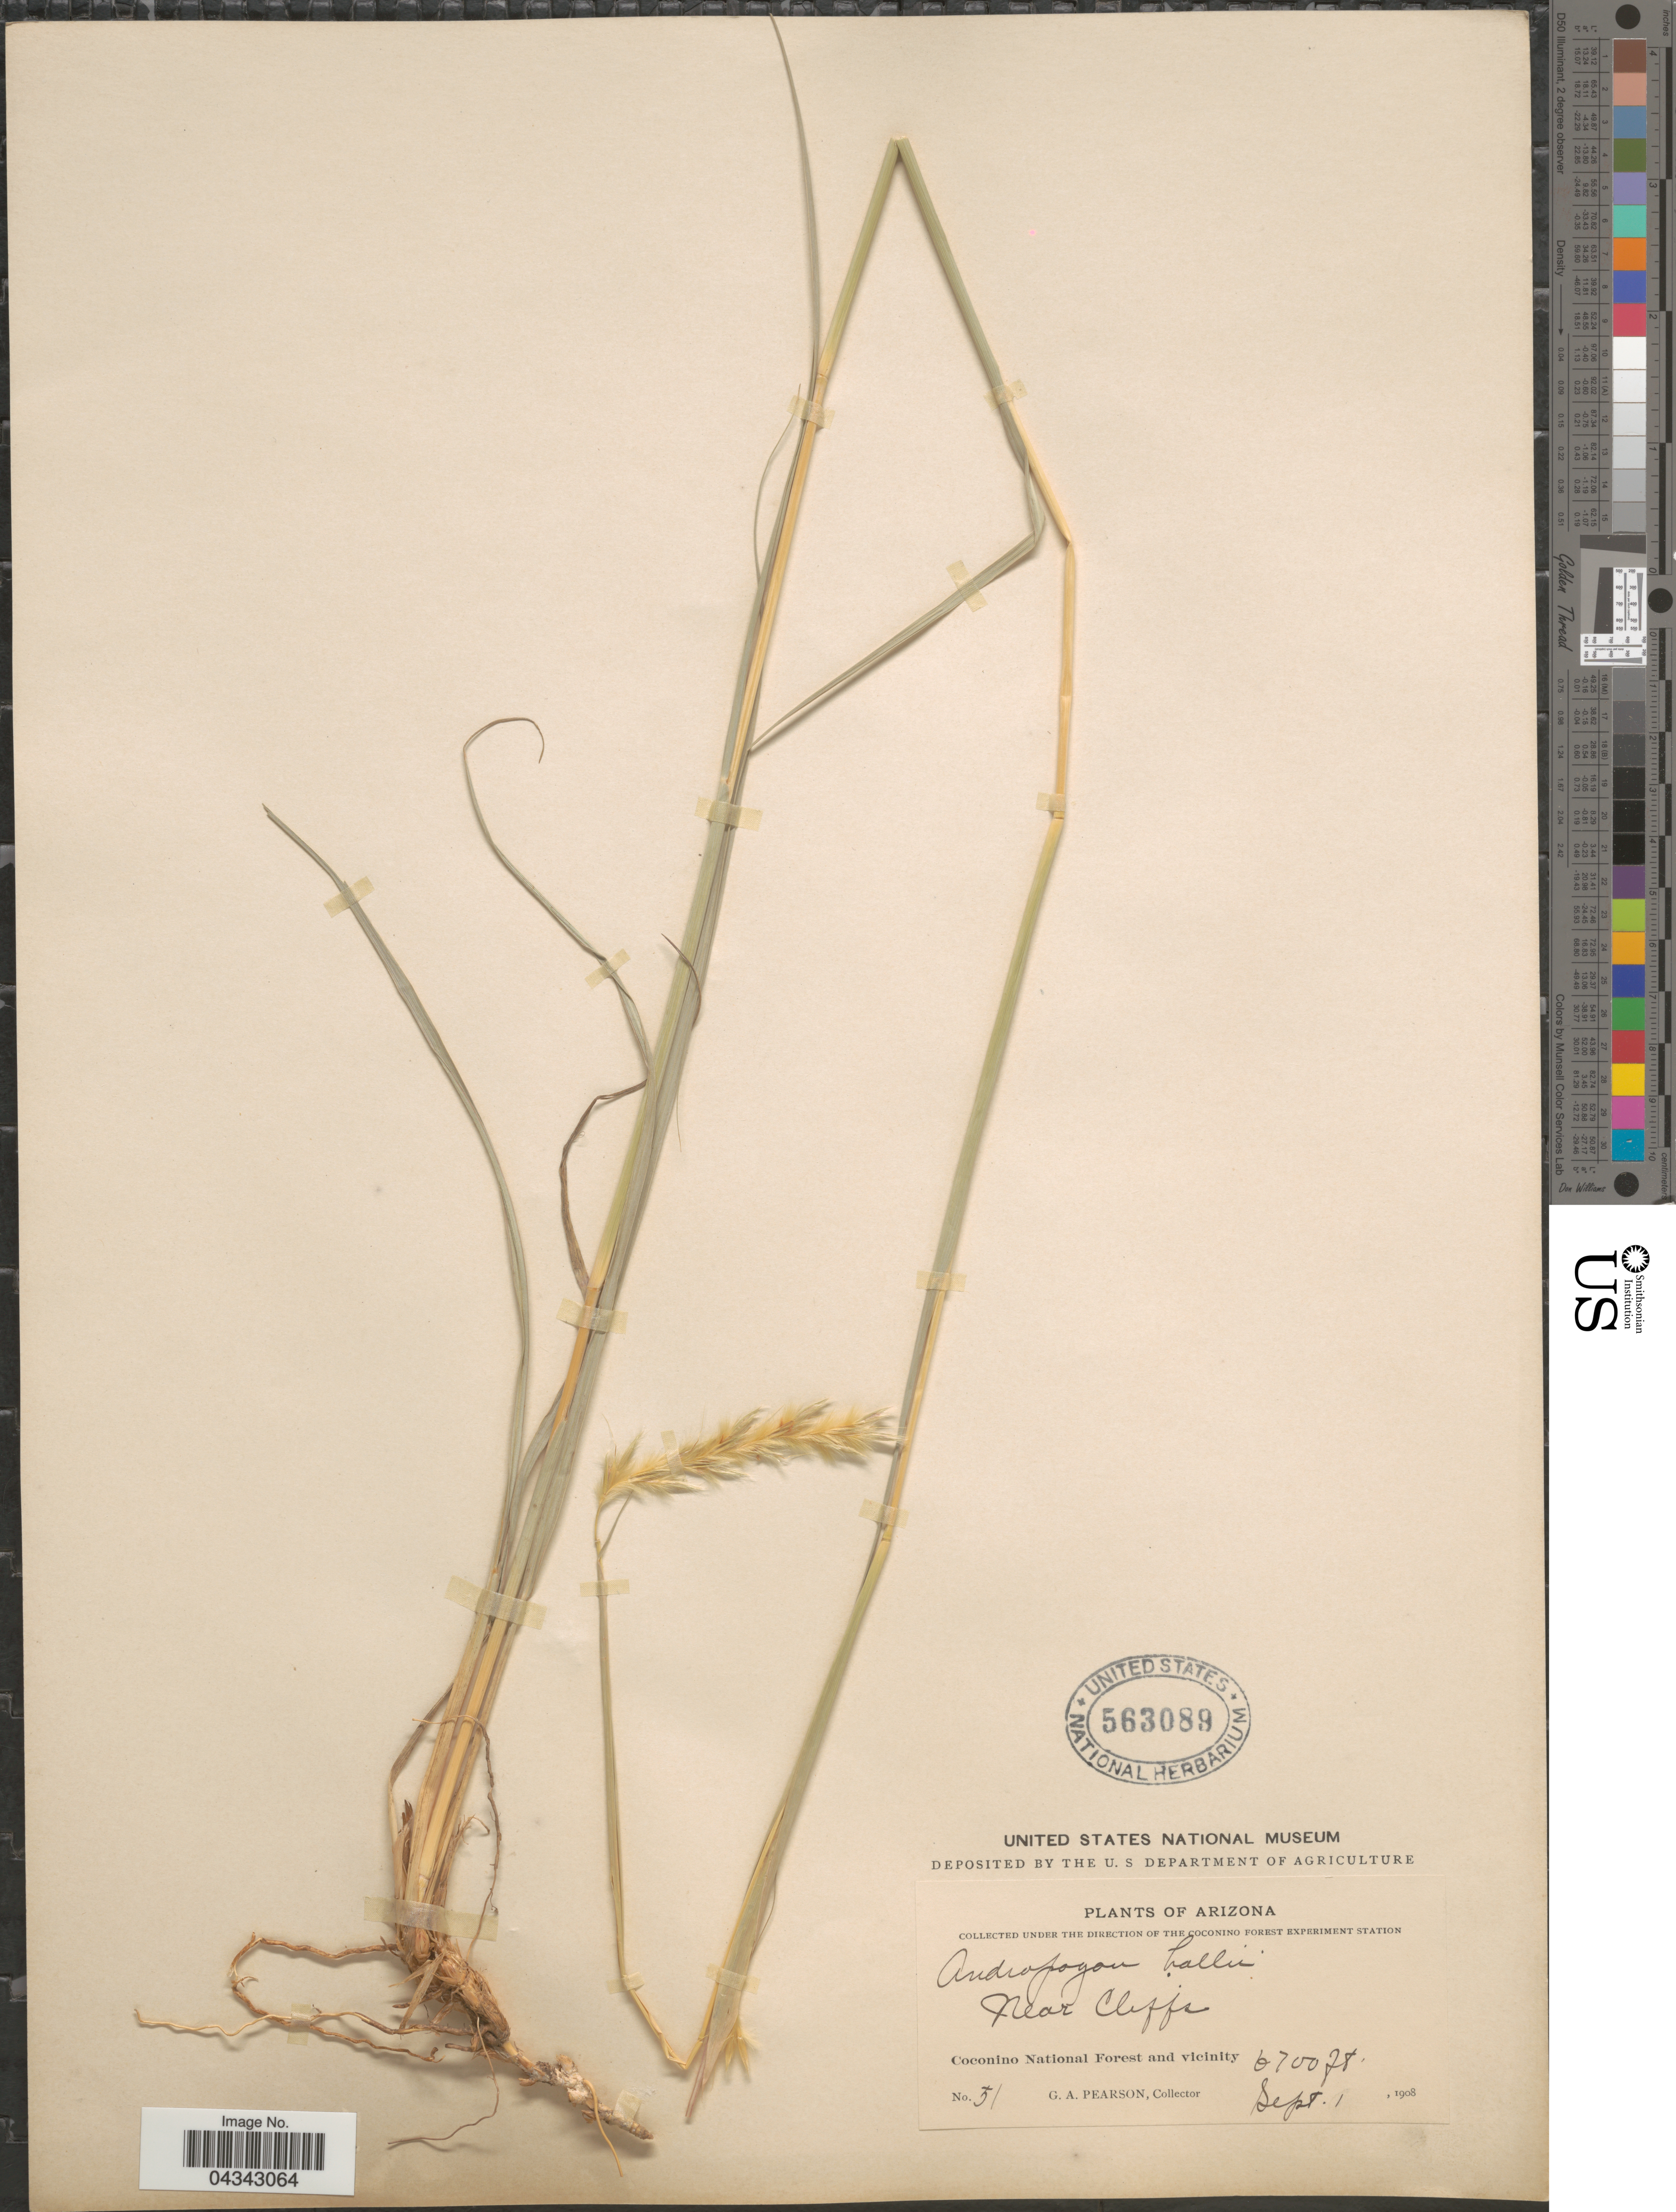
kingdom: Plantae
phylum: Tracheophyta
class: Liliopsida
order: Poales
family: Poaceae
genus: Andropogon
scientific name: Andropogon gerardii subsp. hallii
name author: (Hack.) Wipff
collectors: G. Pearson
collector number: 51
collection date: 1908-09-01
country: United States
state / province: Arizona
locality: Coconino National Forest and vicinity.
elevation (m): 2042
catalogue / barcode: US 563089